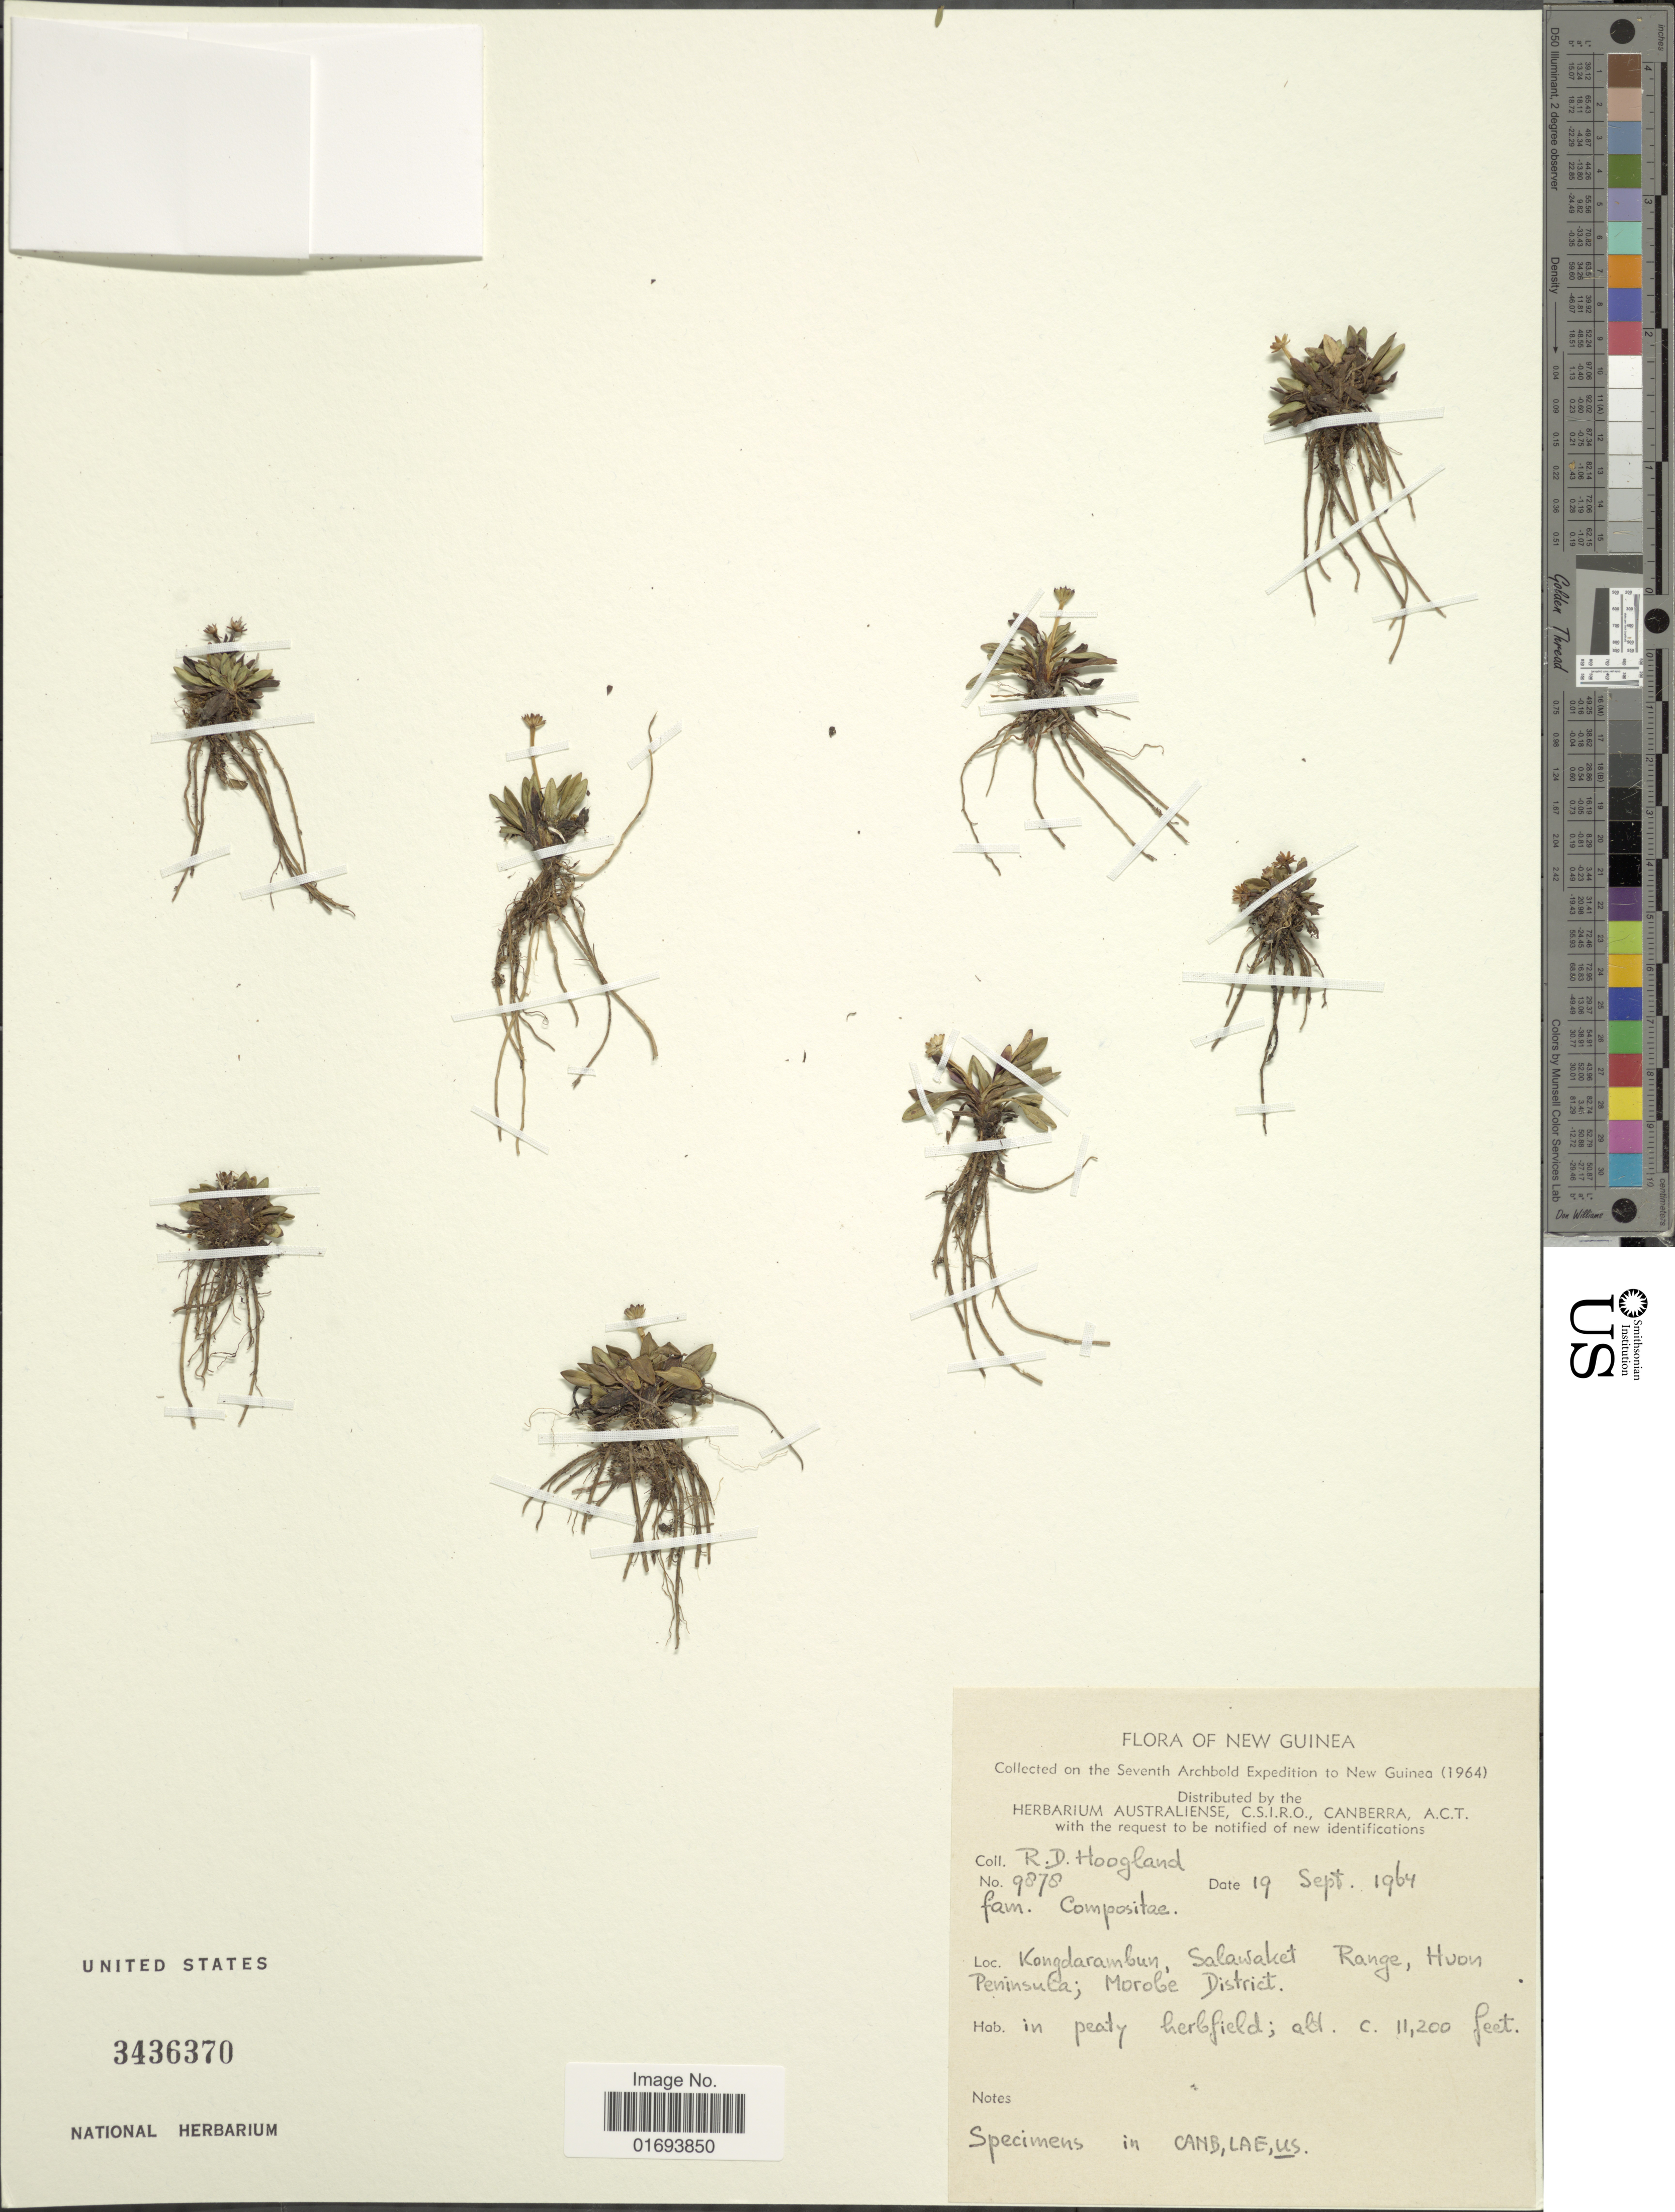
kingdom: Plantae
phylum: Tracheophyta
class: Magnoliopsida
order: Asterales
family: Asteraceae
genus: Keysseria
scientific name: Keysseria sp.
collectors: R. D. Hoogland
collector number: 9878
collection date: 1964-09-19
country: Papua New Guinea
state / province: Morobe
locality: Kongdarambun, Salawaket Range, Huon Peninsula; Morobe District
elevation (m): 3414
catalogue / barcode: US 3436370